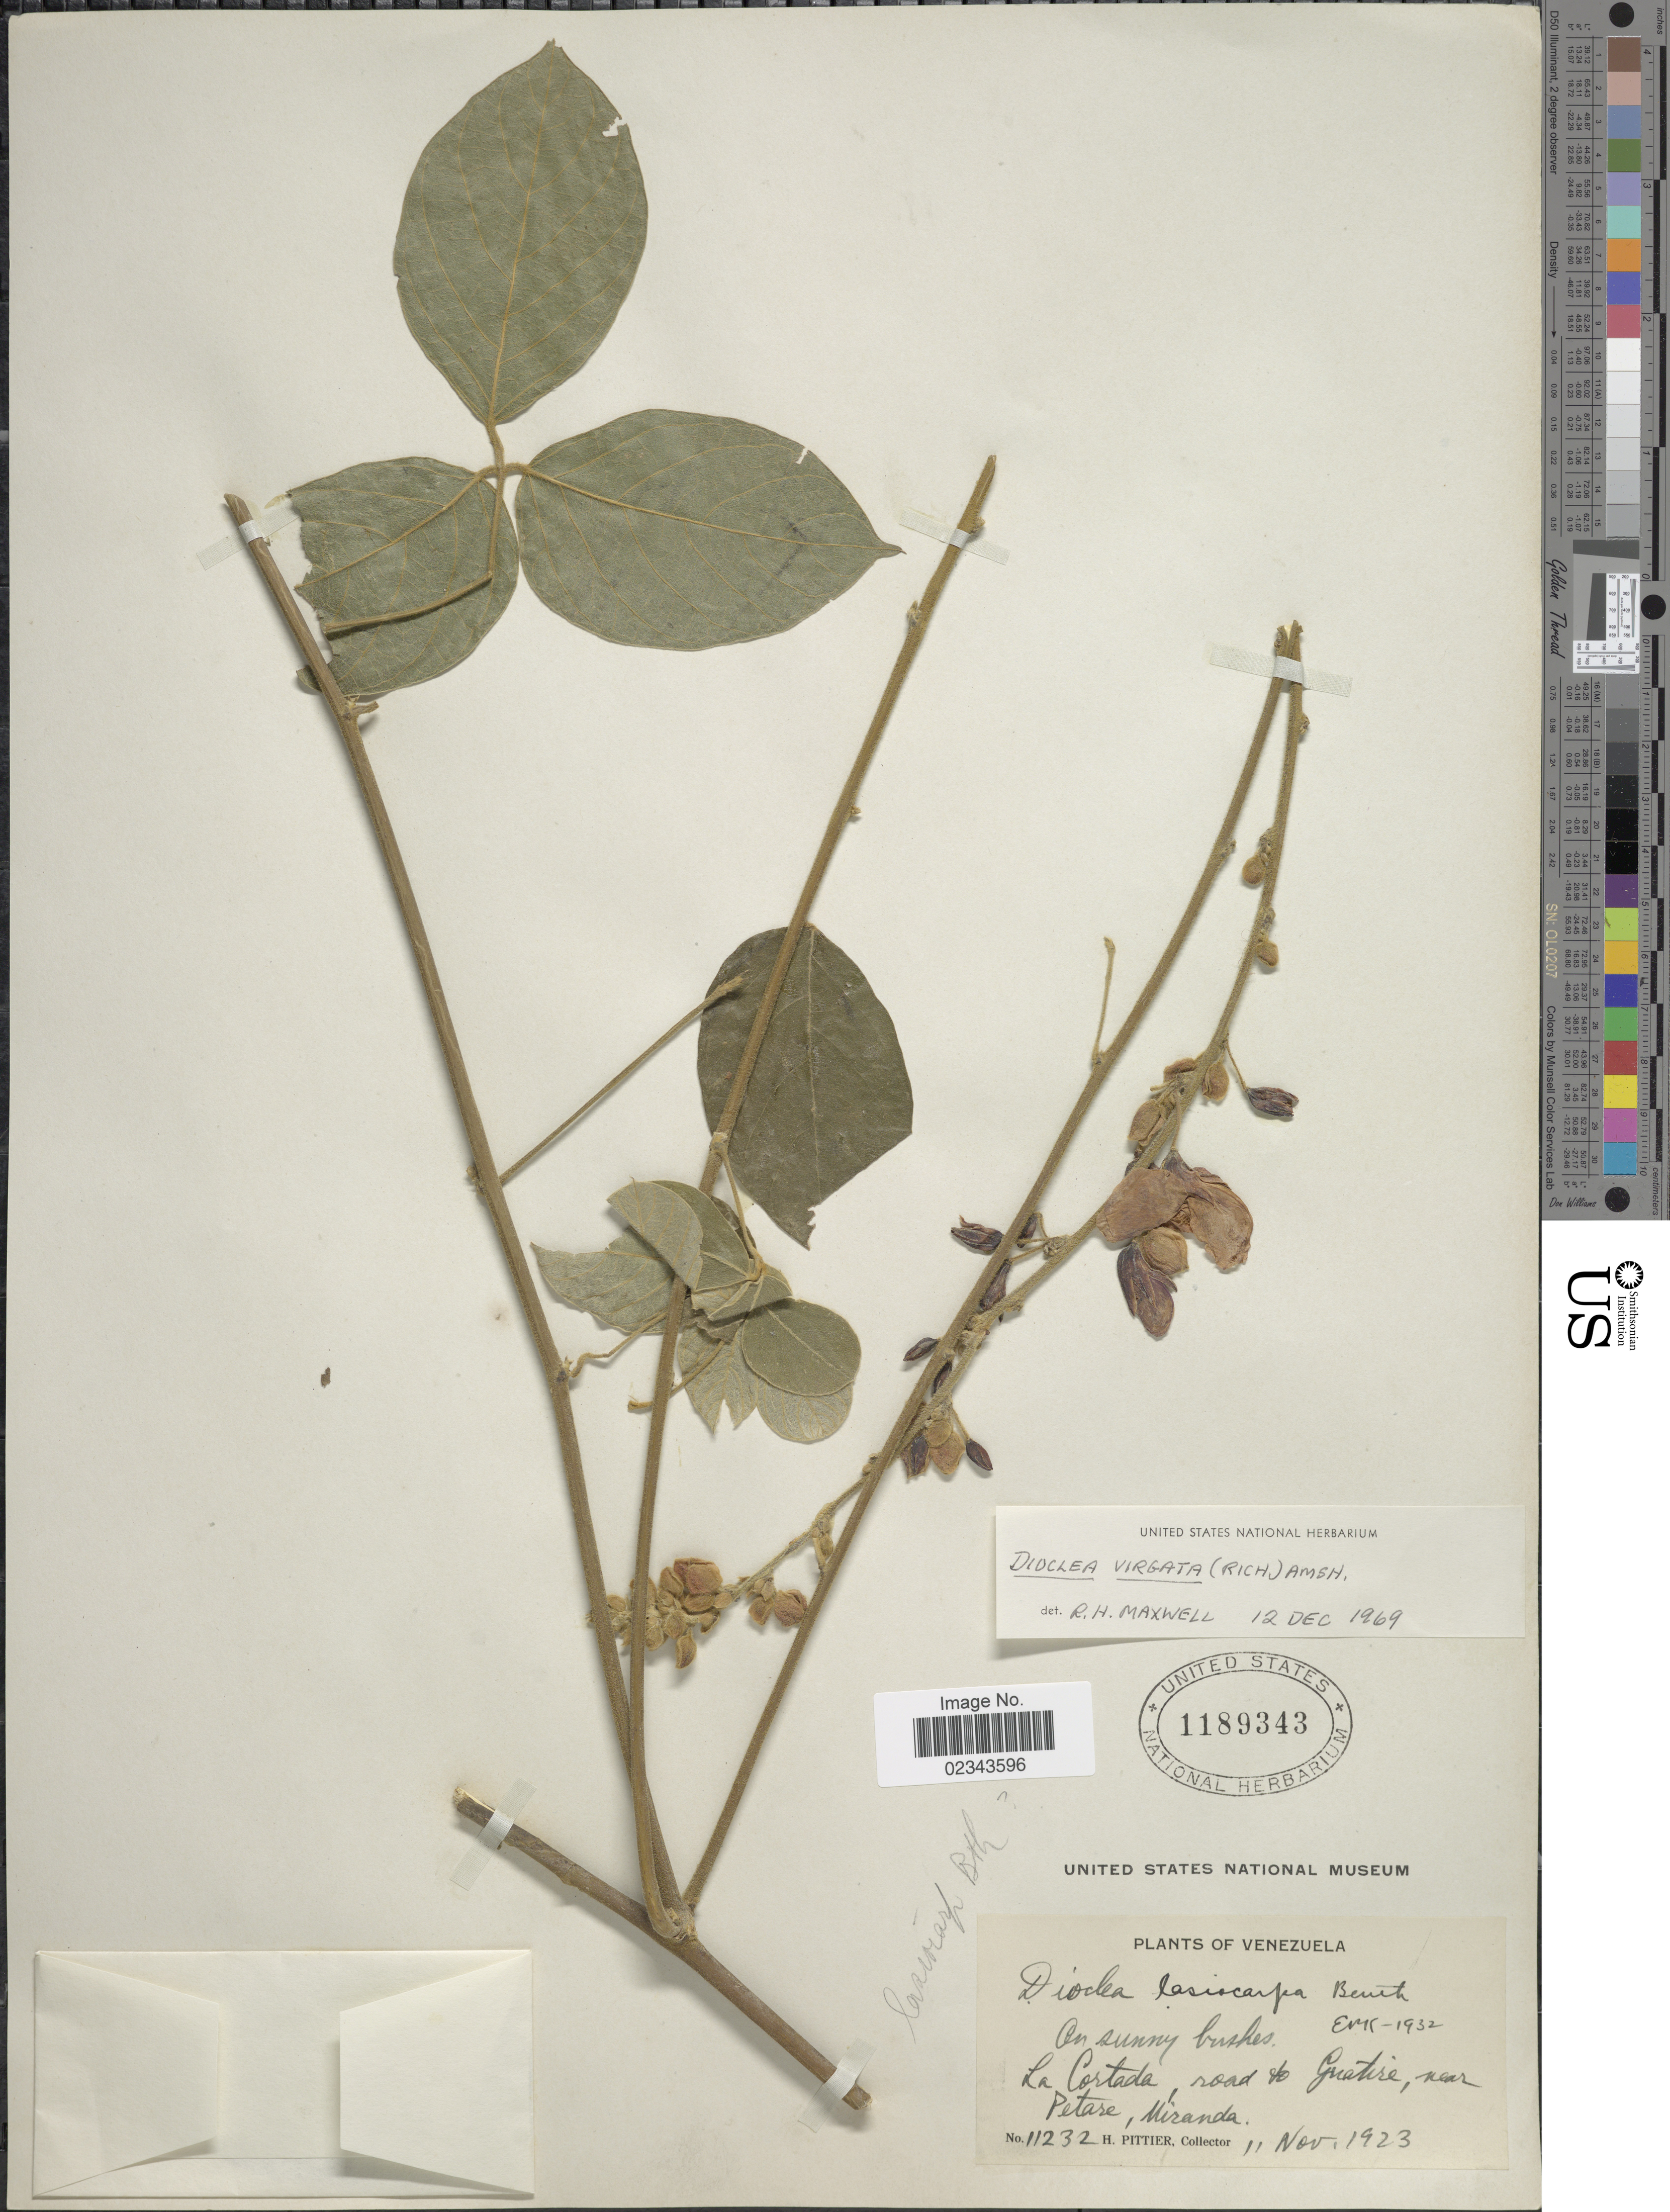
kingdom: Plantae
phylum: Tracheophyta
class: Magnoliopsida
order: Fabales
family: Fabaceae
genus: Dioclea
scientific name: Dioclea virgata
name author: (Rich.) Amshoff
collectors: H. F. Pittier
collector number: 11232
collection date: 1923-11-11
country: Venezuela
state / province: Miranda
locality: On sunny bushes, La Cortada, road to Guatire, near Petare.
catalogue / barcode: US 1189343